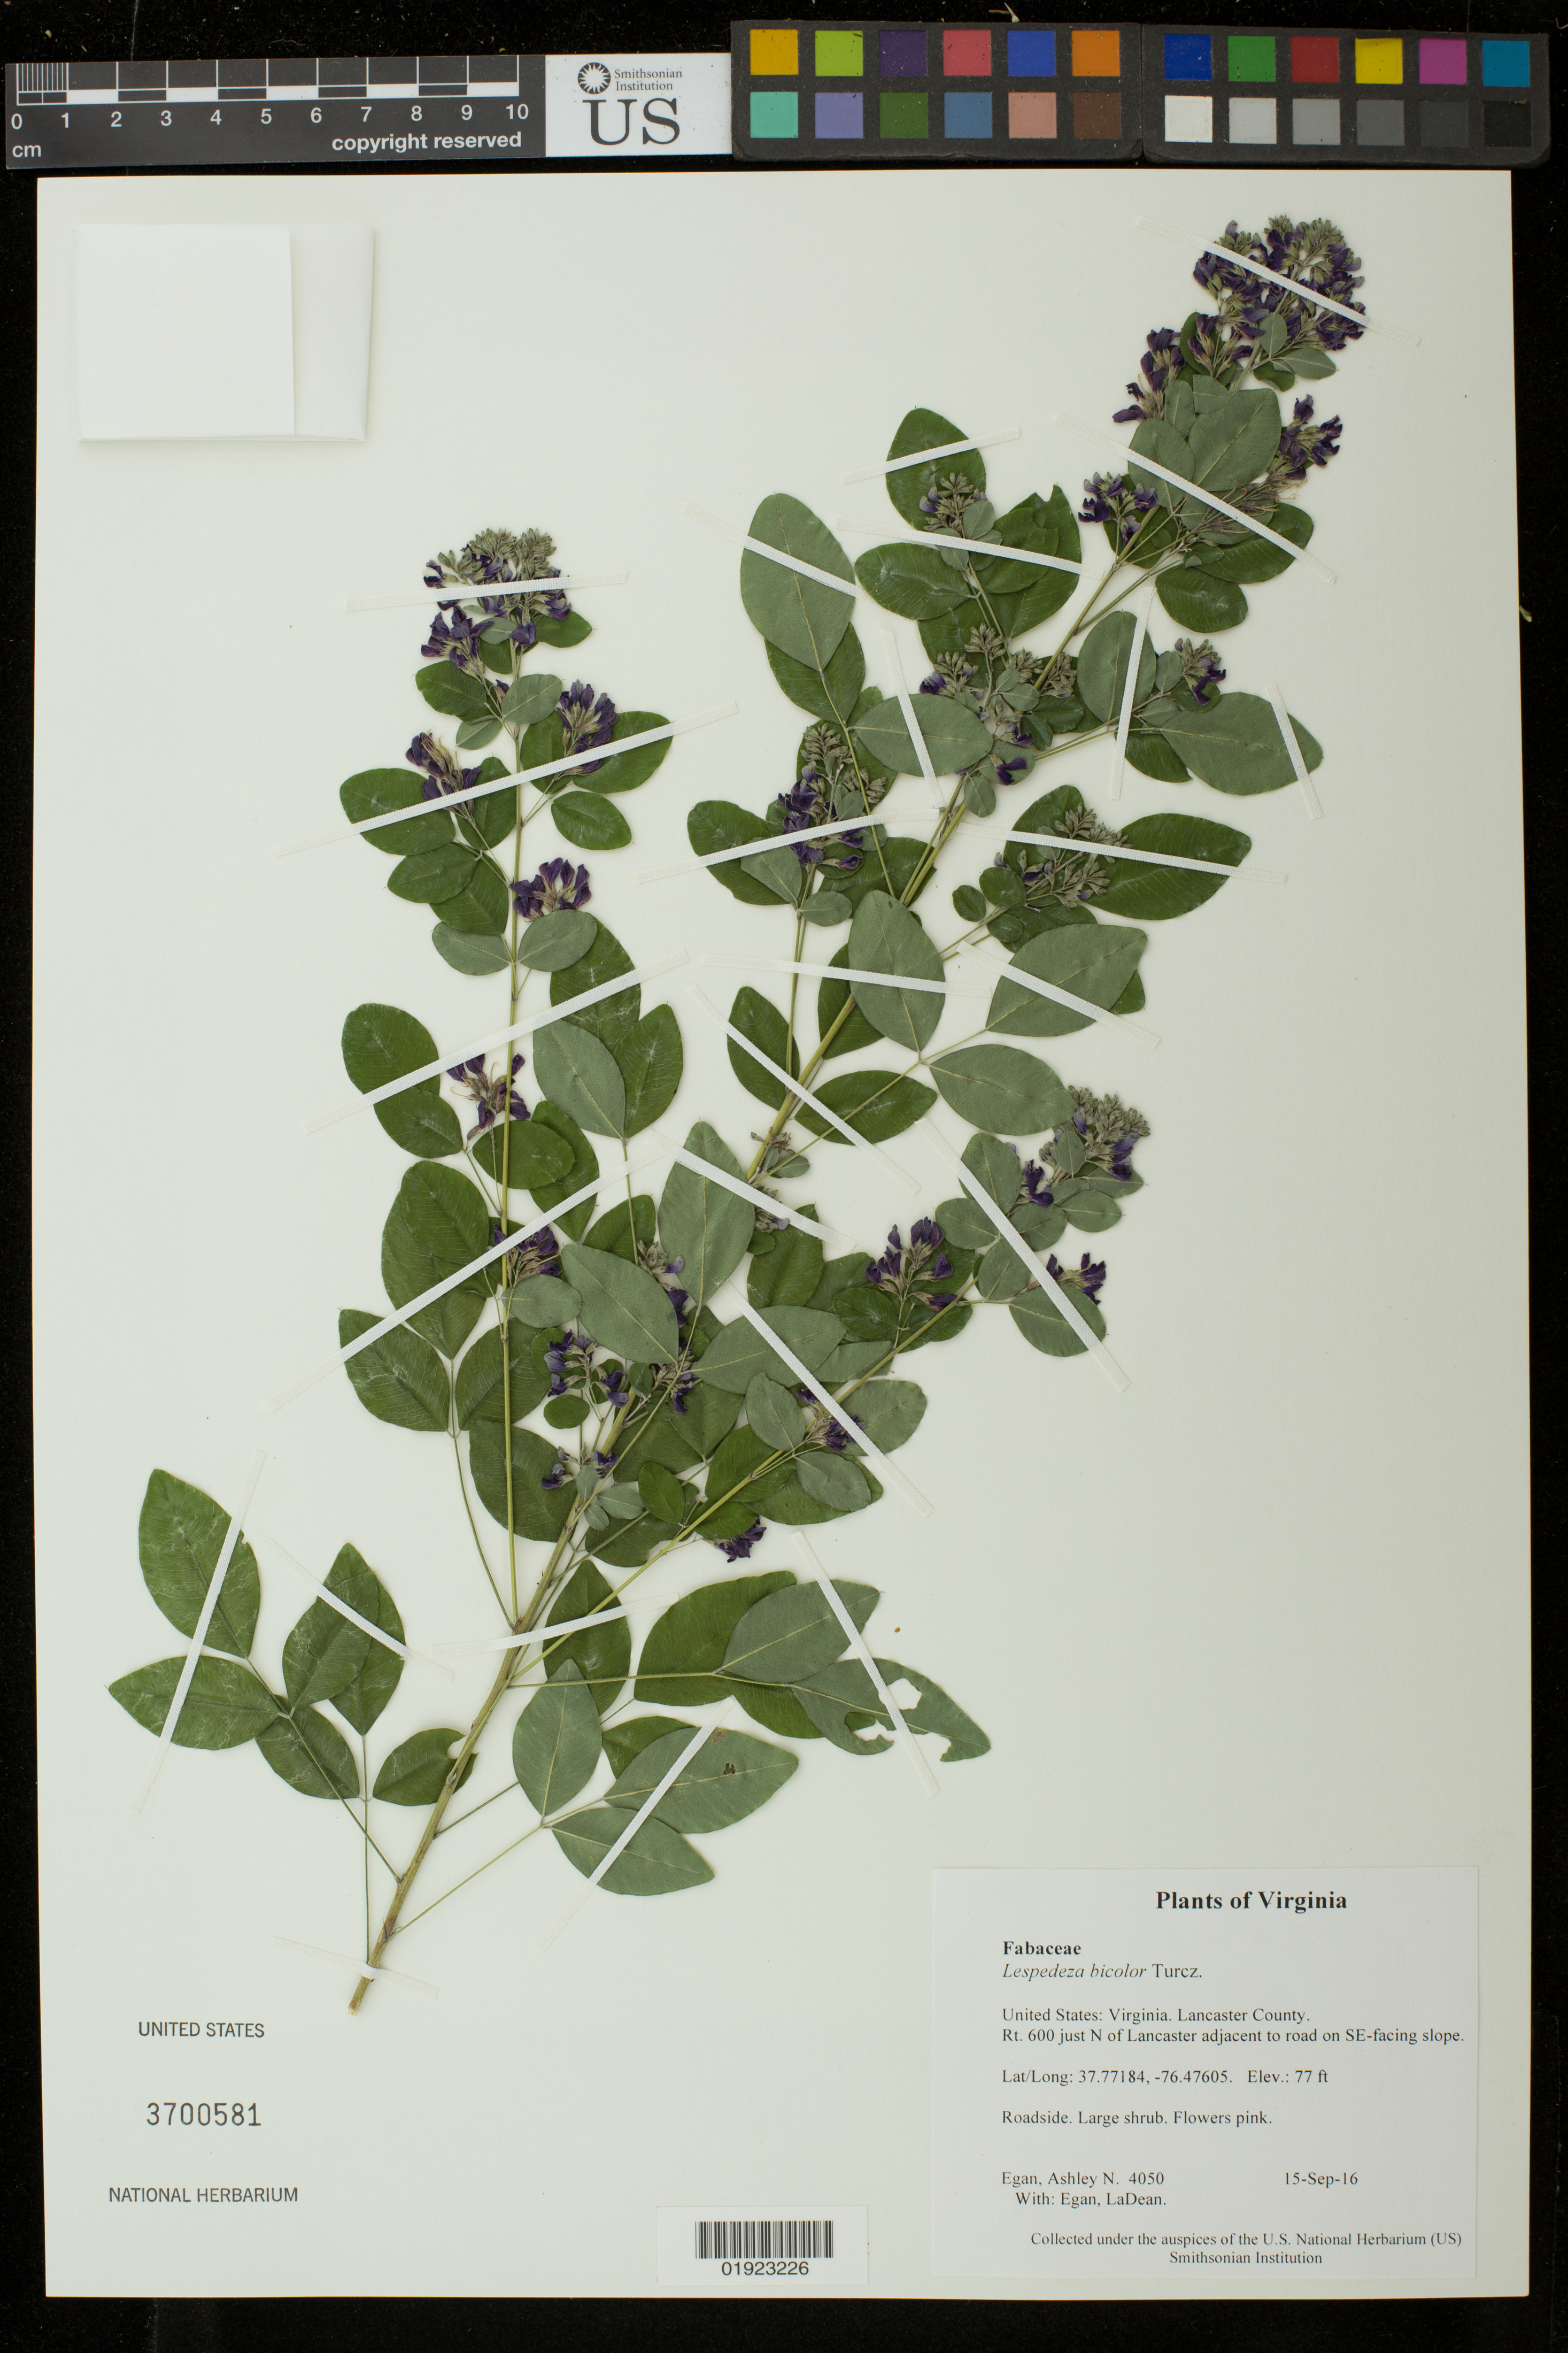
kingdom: Plantae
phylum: Tracheophyta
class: Magnoliopsida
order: Fabales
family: Fabaceae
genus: Lespedeza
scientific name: Lespedeza bicolor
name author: Turcz.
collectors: A. N. Egan & L. Egan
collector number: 4050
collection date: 2016-09-15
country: United States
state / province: Virginia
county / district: Lancaster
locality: Rt. 600 just N of Lancaster adjacent to road on SE-facing slope.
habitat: Roadside.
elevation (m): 23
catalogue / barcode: US 3700581